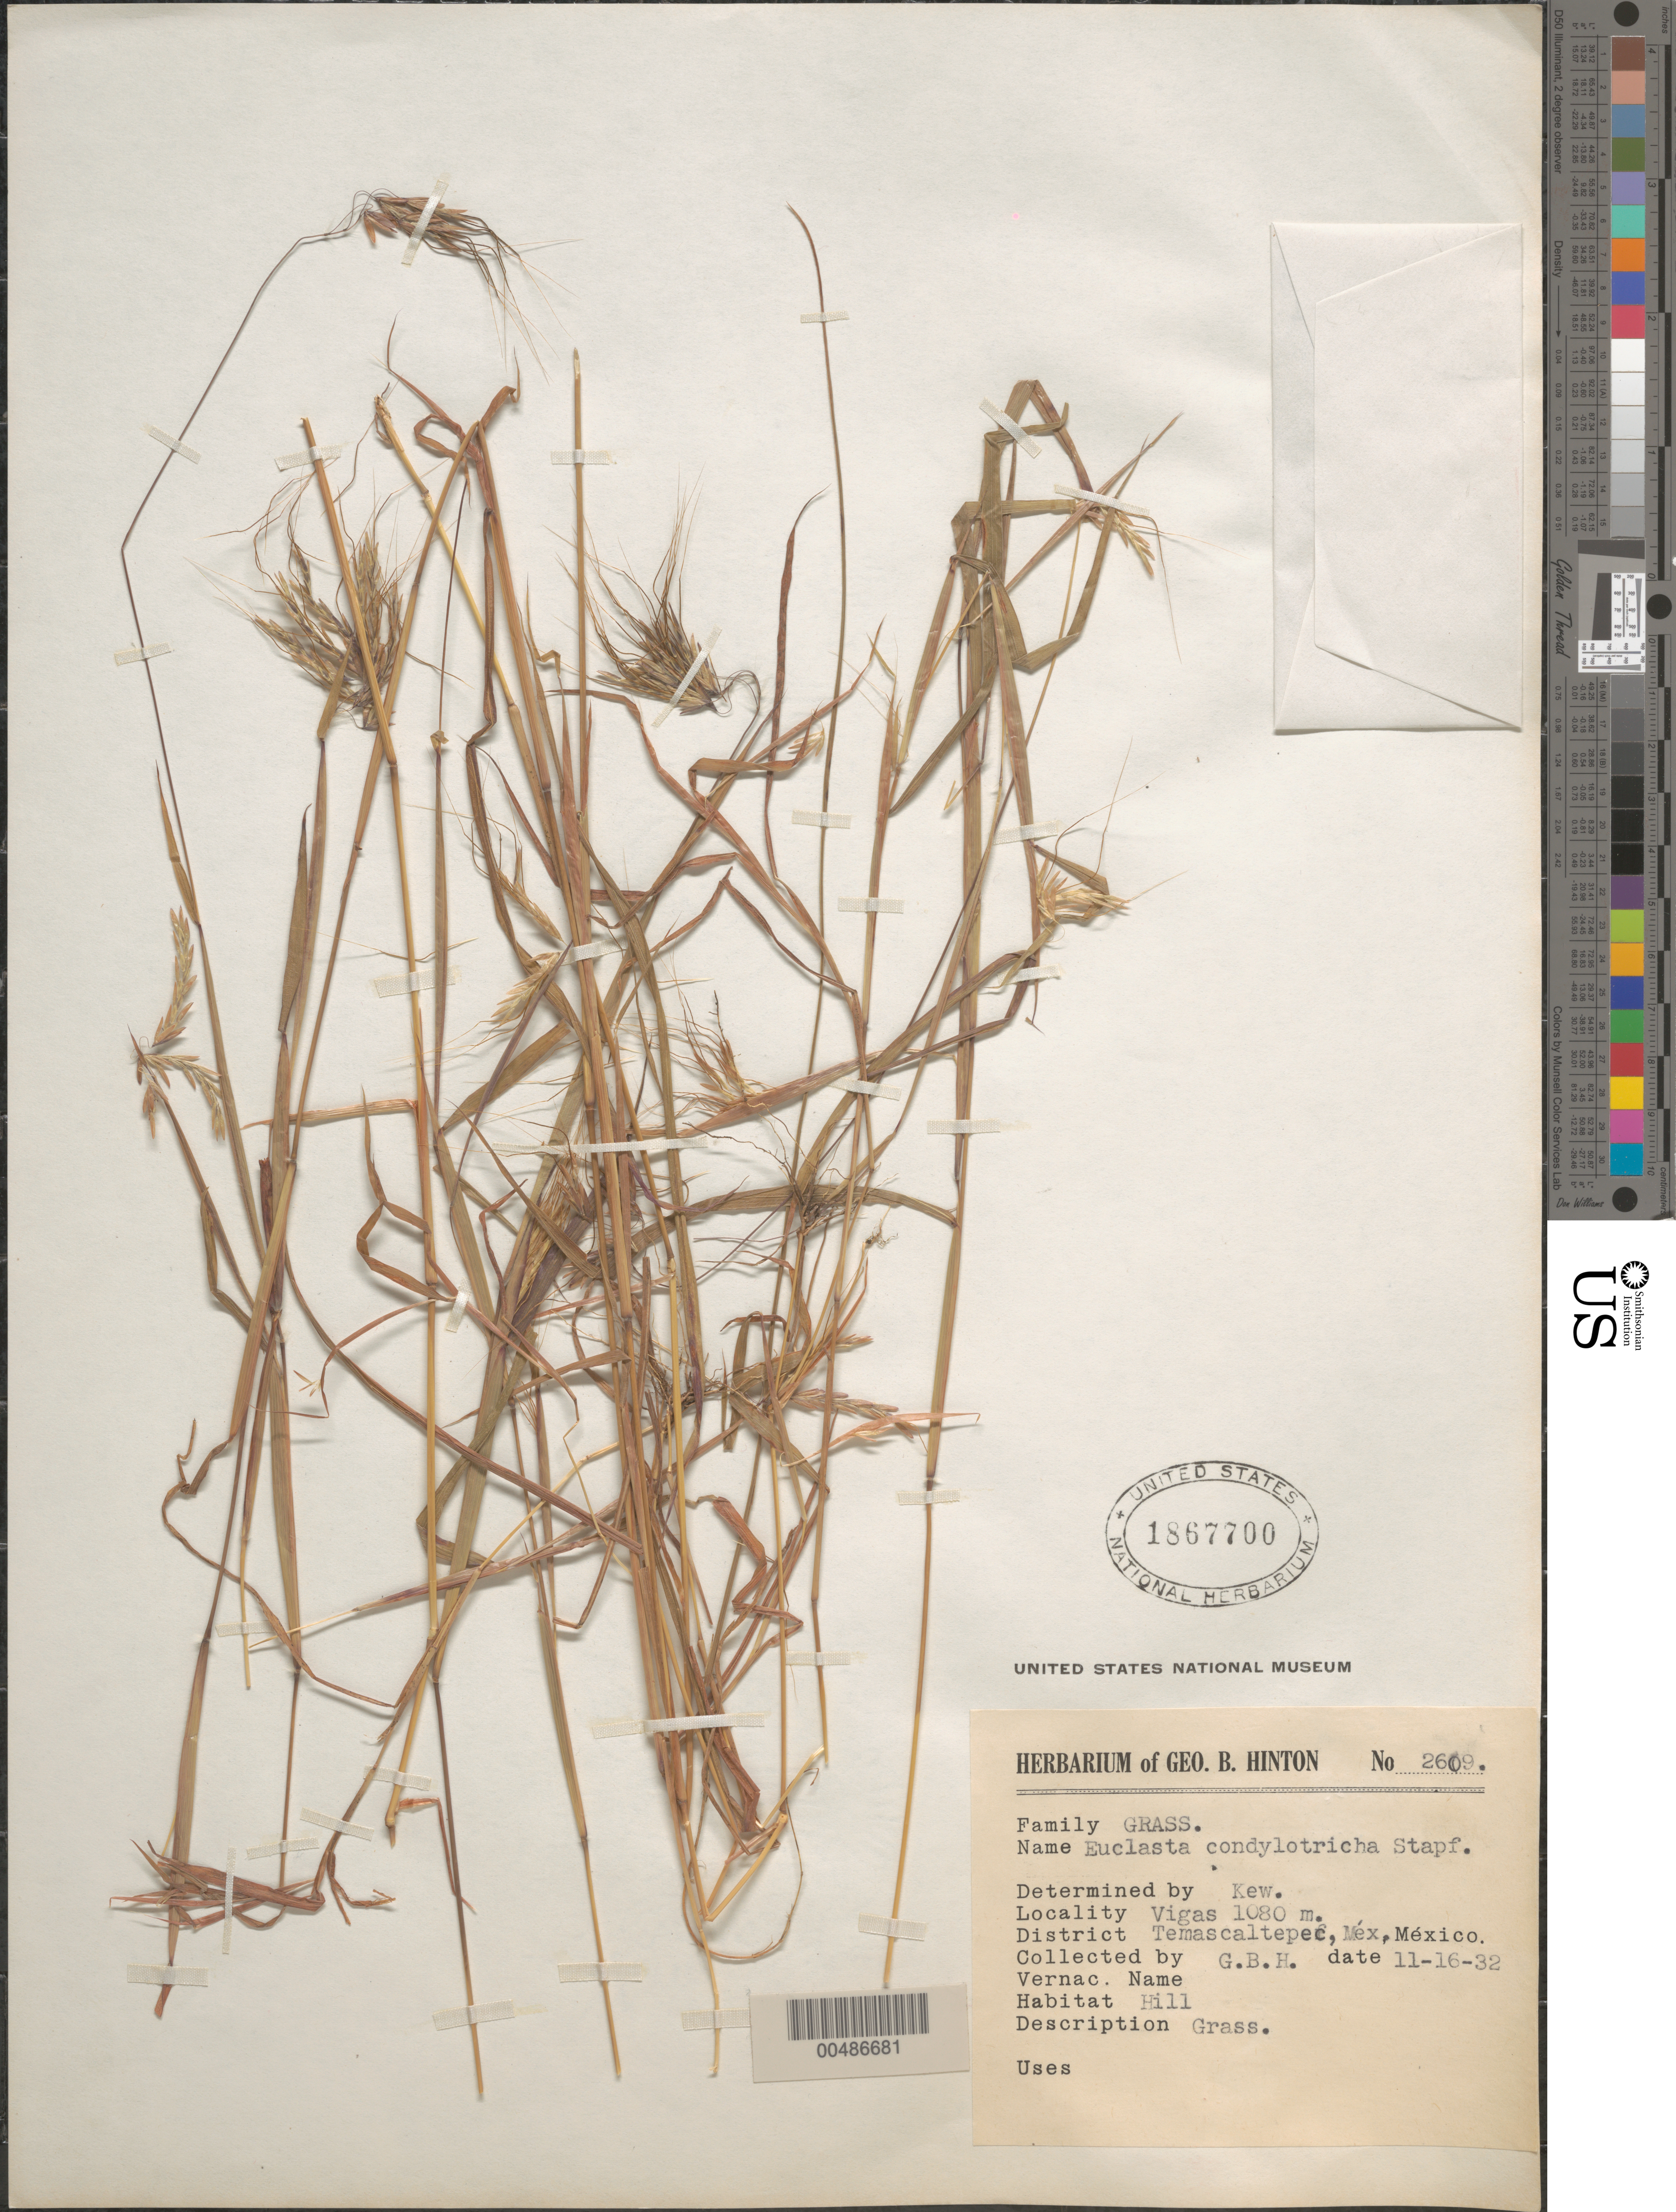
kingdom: Plantae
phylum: Tracheophyta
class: Liliopsida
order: Poales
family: Poaceae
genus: Euclasta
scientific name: Euclasta condylotricha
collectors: G. B. Hinton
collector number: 2609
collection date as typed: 16 Nov 1932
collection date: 1932-11-16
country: Mexico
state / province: México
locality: Temascaltepec, Vigas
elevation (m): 1080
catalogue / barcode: US 1867700